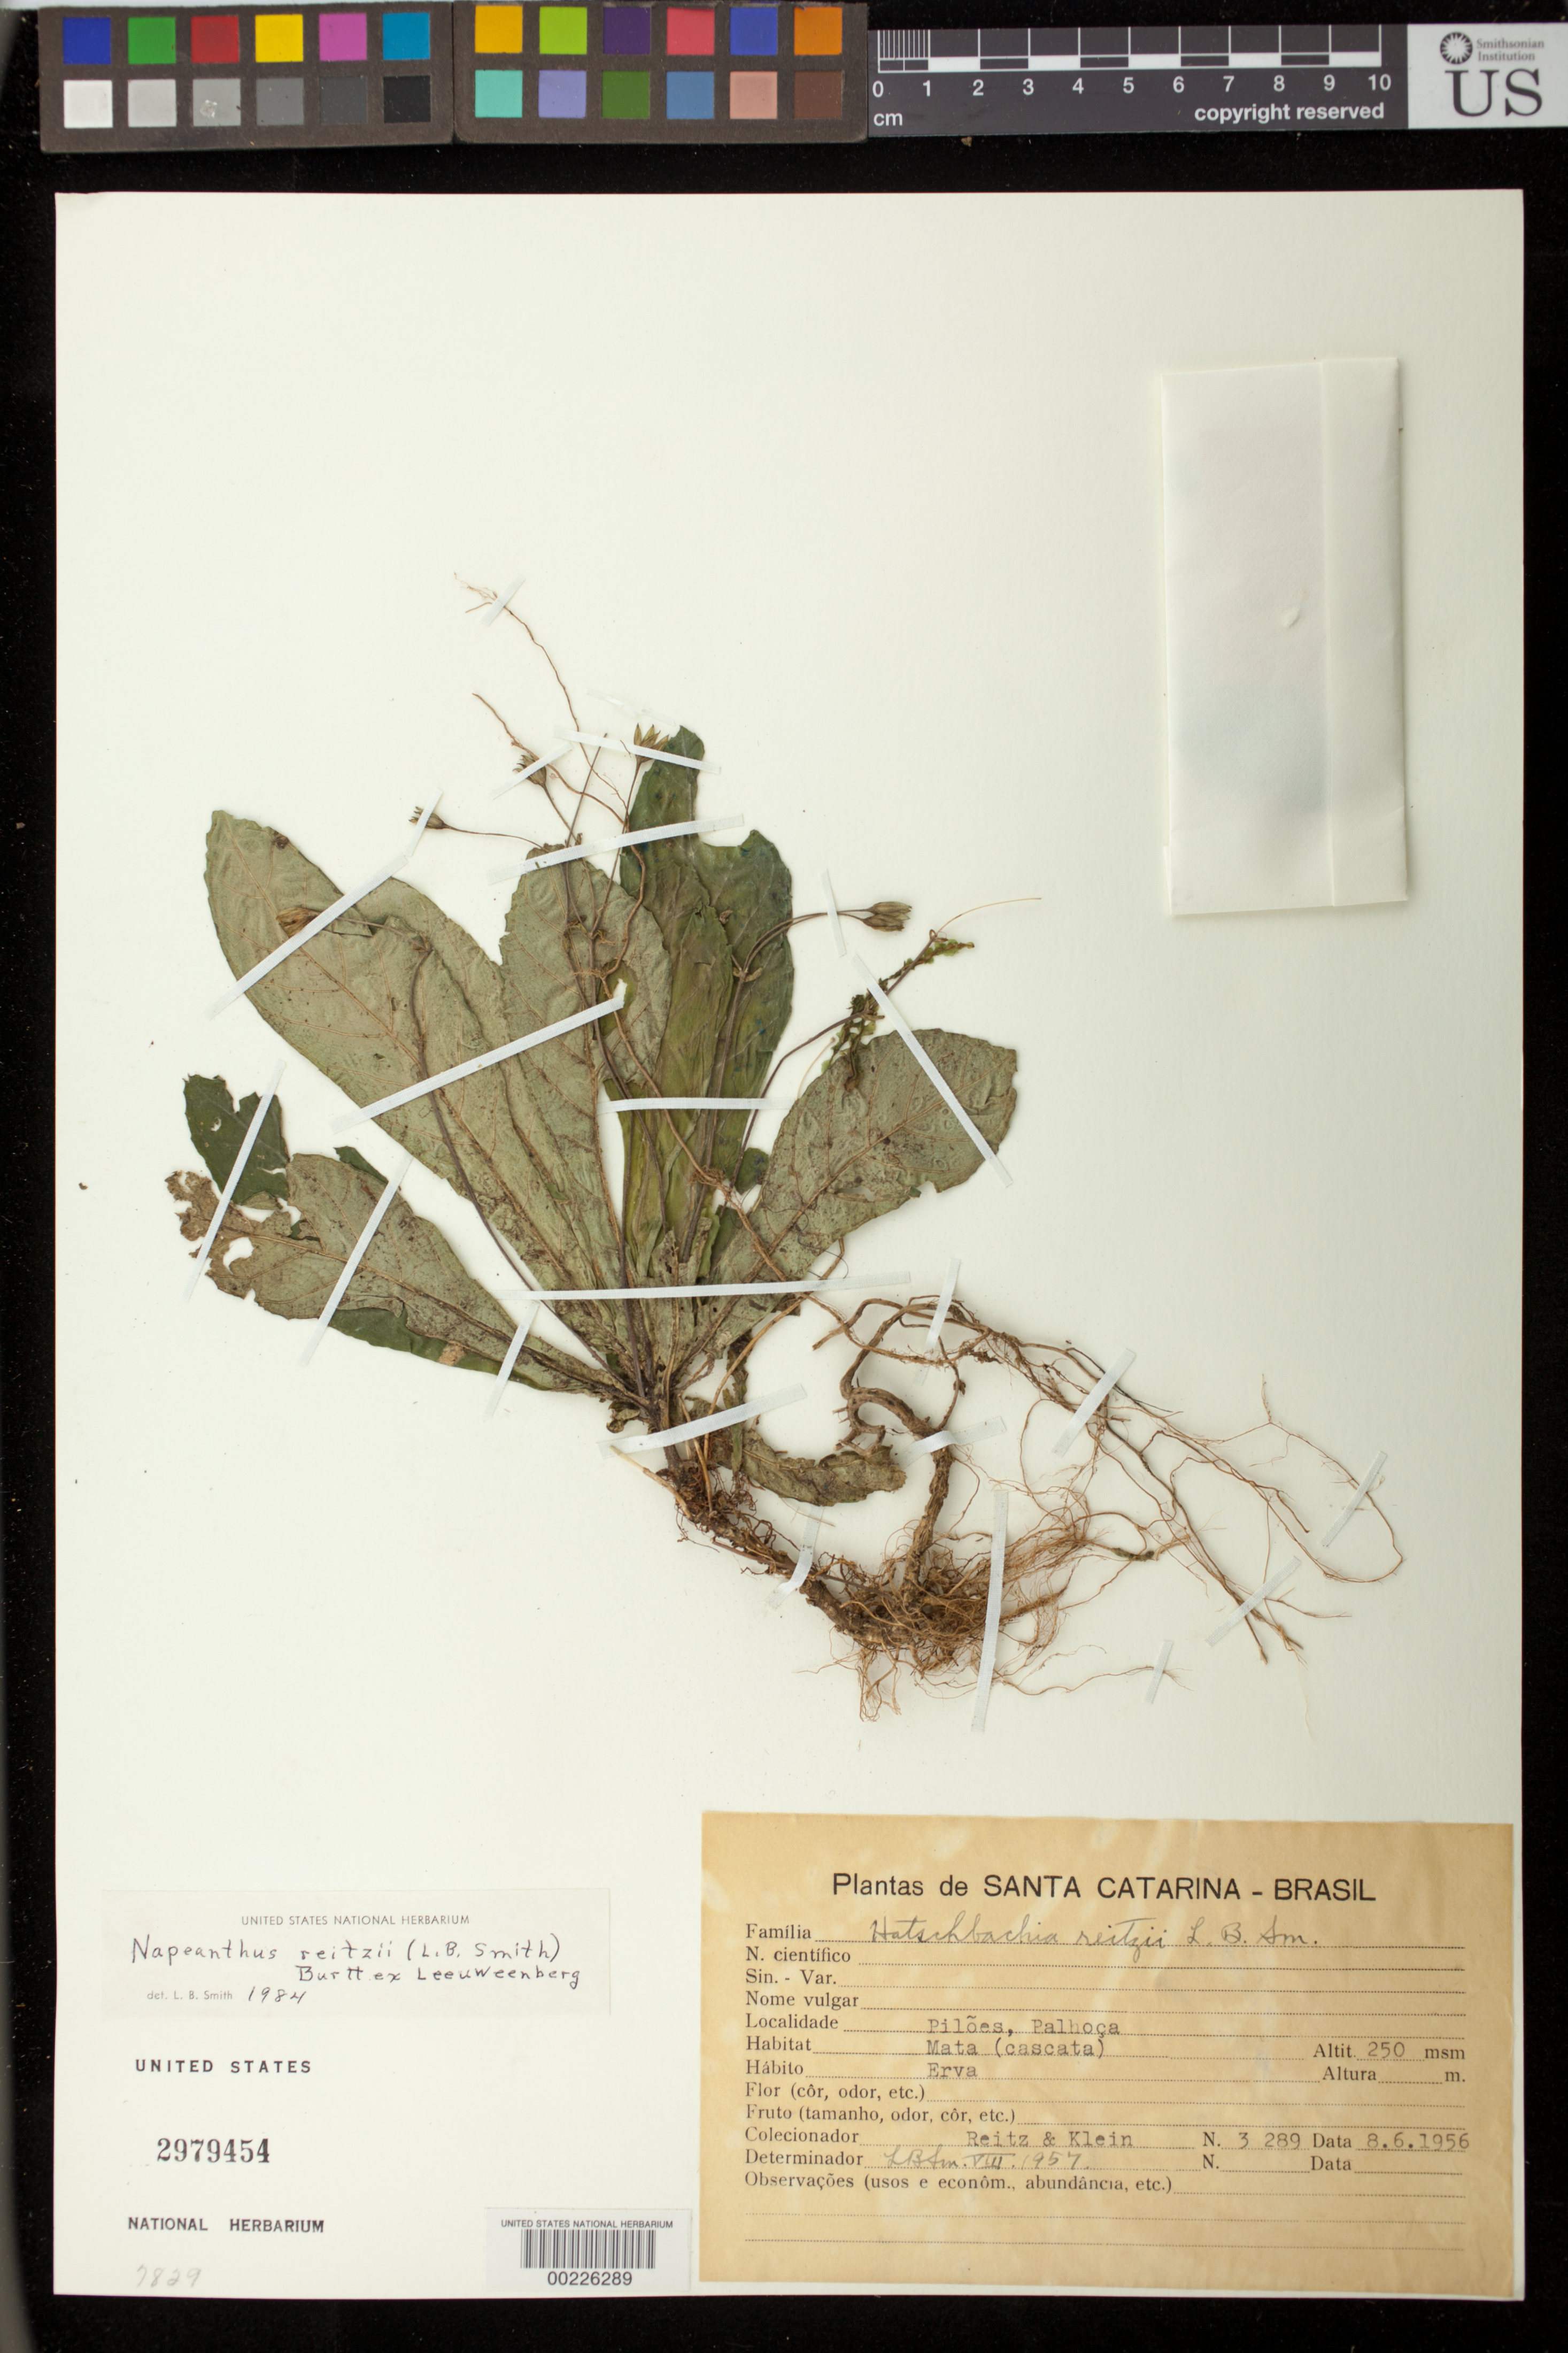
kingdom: Plantae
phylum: Tracheophyta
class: Magnoliopsida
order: Lamiales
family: Gesneriaceae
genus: Napeanthus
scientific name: Napeanthus reitzii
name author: (L.B. Sm.) B.L. Burtt ex Leeuwenb.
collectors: R. Reitz & R. M. Klein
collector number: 3289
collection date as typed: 1956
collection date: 1956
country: Brazil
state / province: Santa Catarina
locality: Piloes, Palhoca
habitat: Forest (cascade)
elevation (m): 250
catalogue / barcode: US 2979454